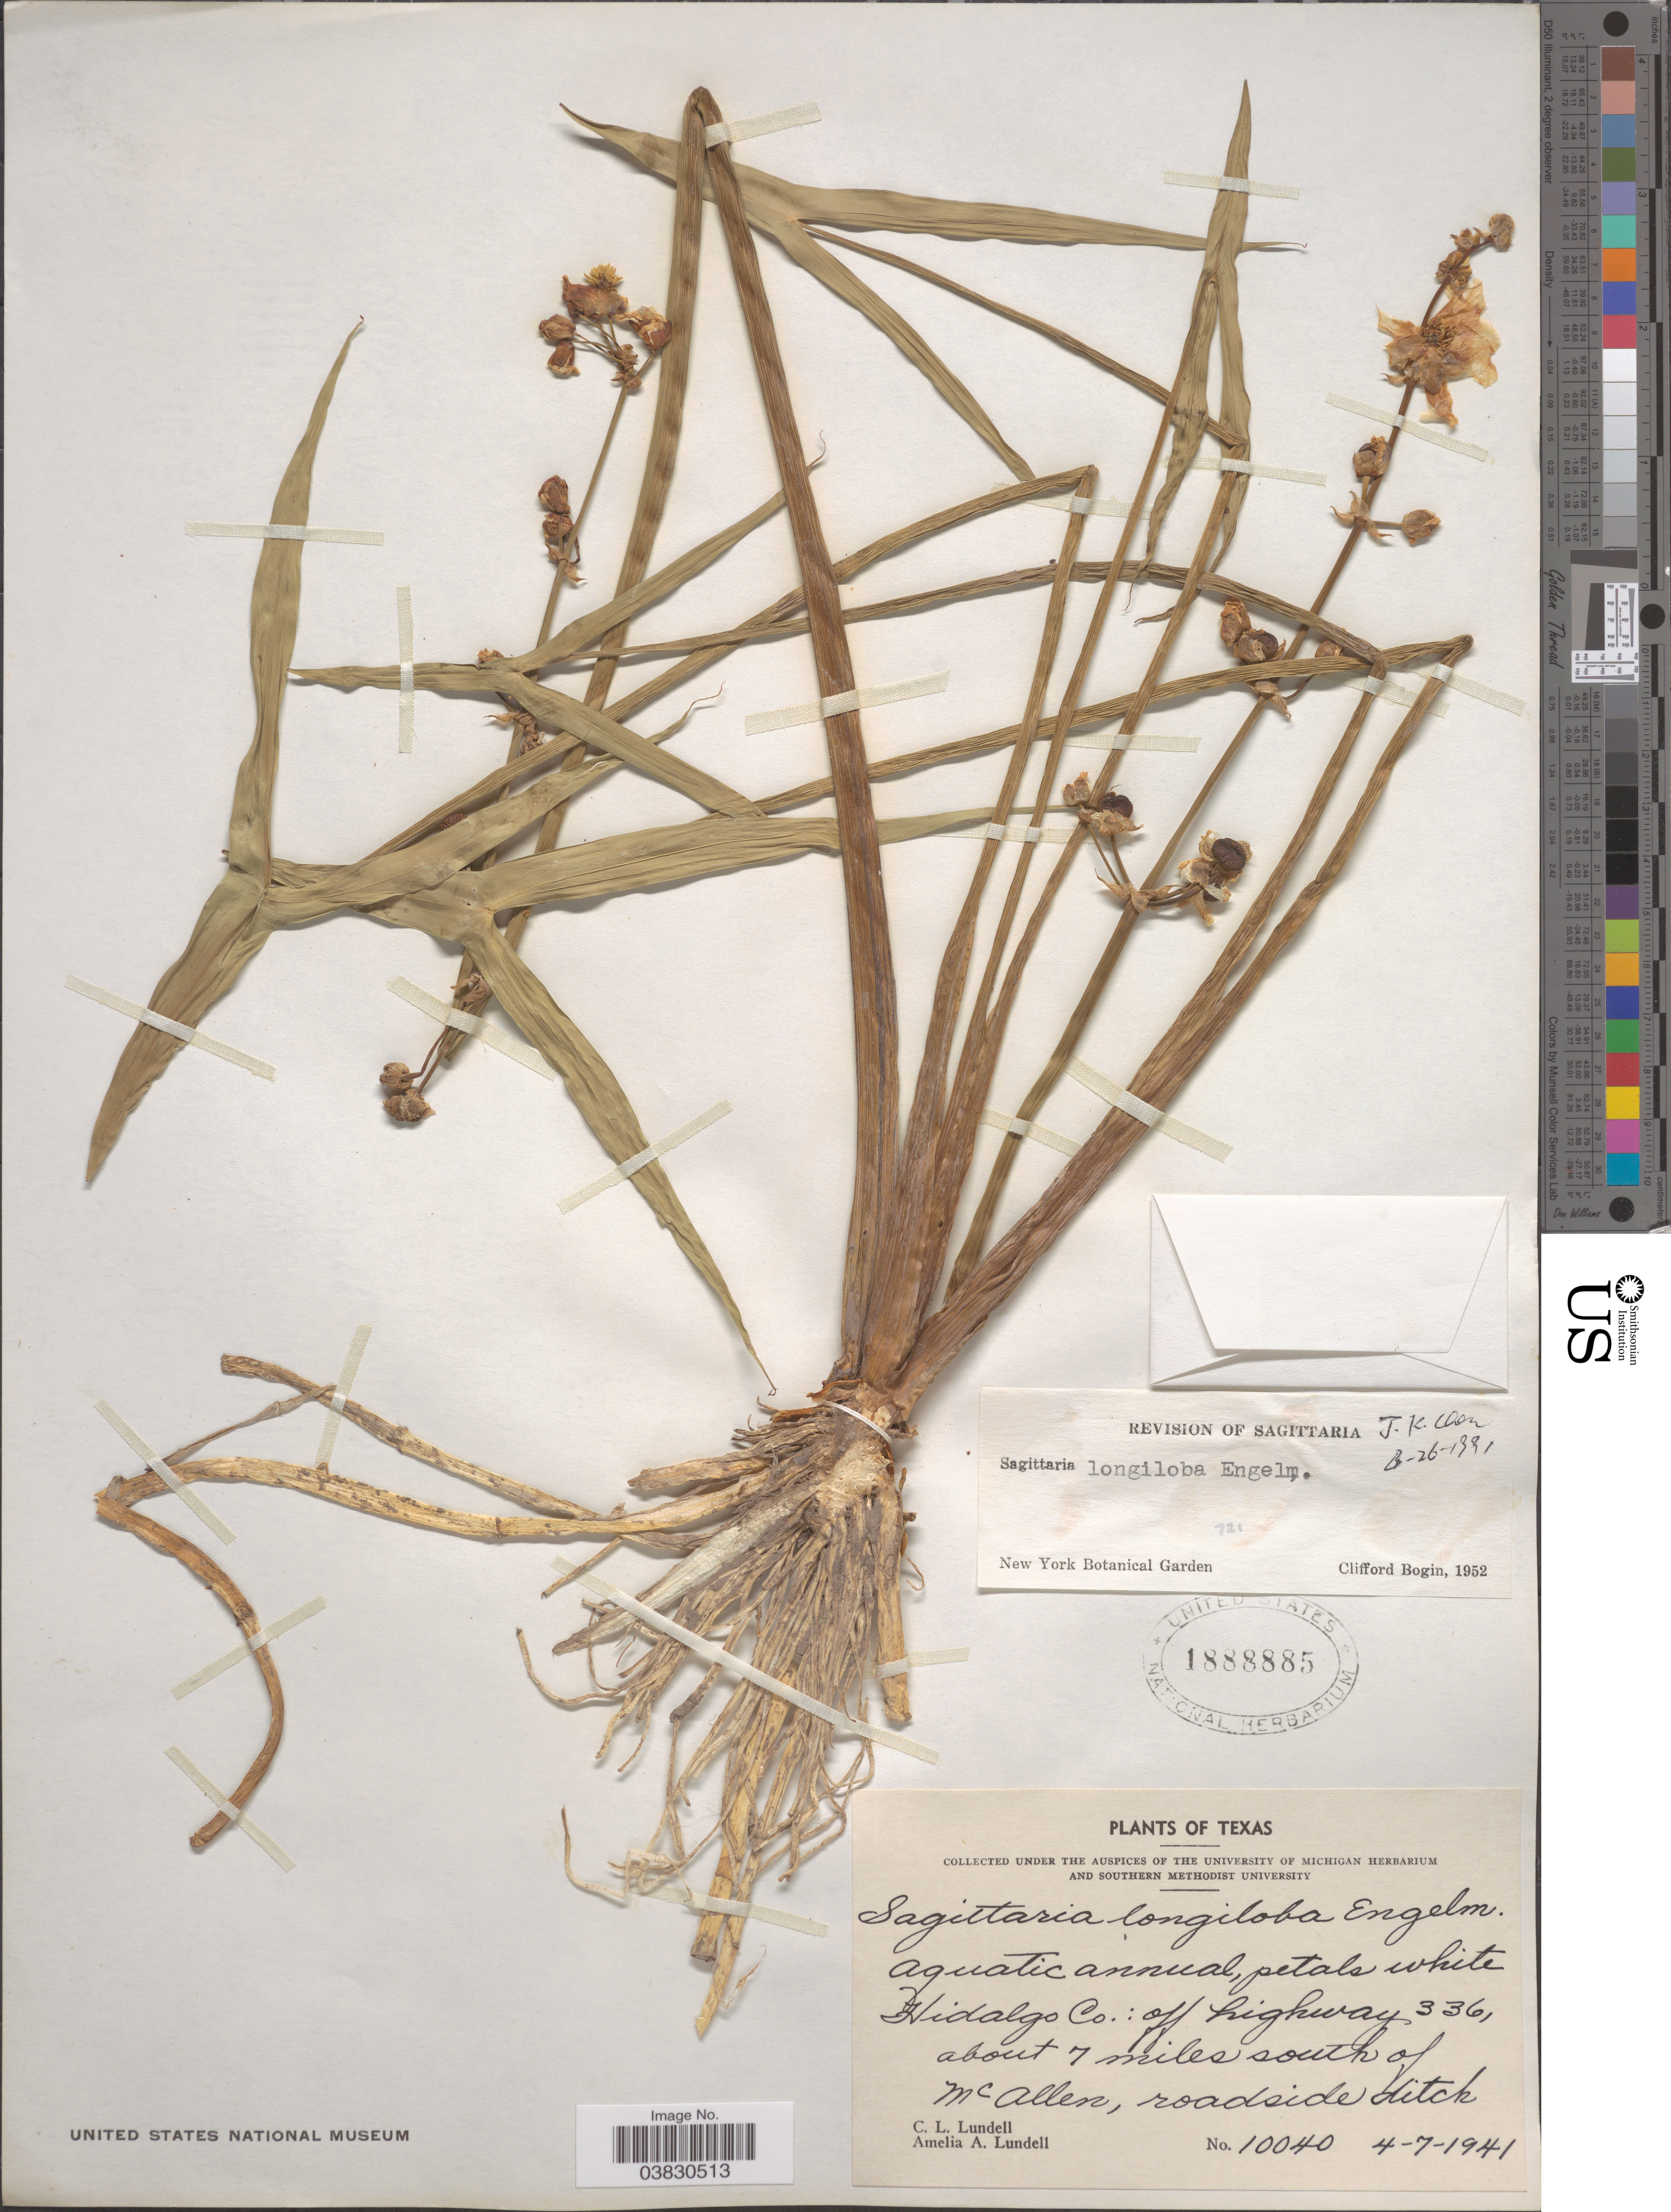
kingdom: Plantae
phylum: Tracheophyta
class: Liliopsida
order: Alismatales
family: Alismataceae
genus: Sagittaria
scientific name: Sagittaria longiloba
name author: Engelm. ex J.G. Sm.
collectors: C. L. Lundell & A. A. Lundell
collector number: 10040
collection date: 1941-07-04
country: United States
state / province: Texas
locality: Hidalgo Co.: off highway 336, about 7 miles south of McAllen, roadside ditch.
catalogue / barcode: US 1888885